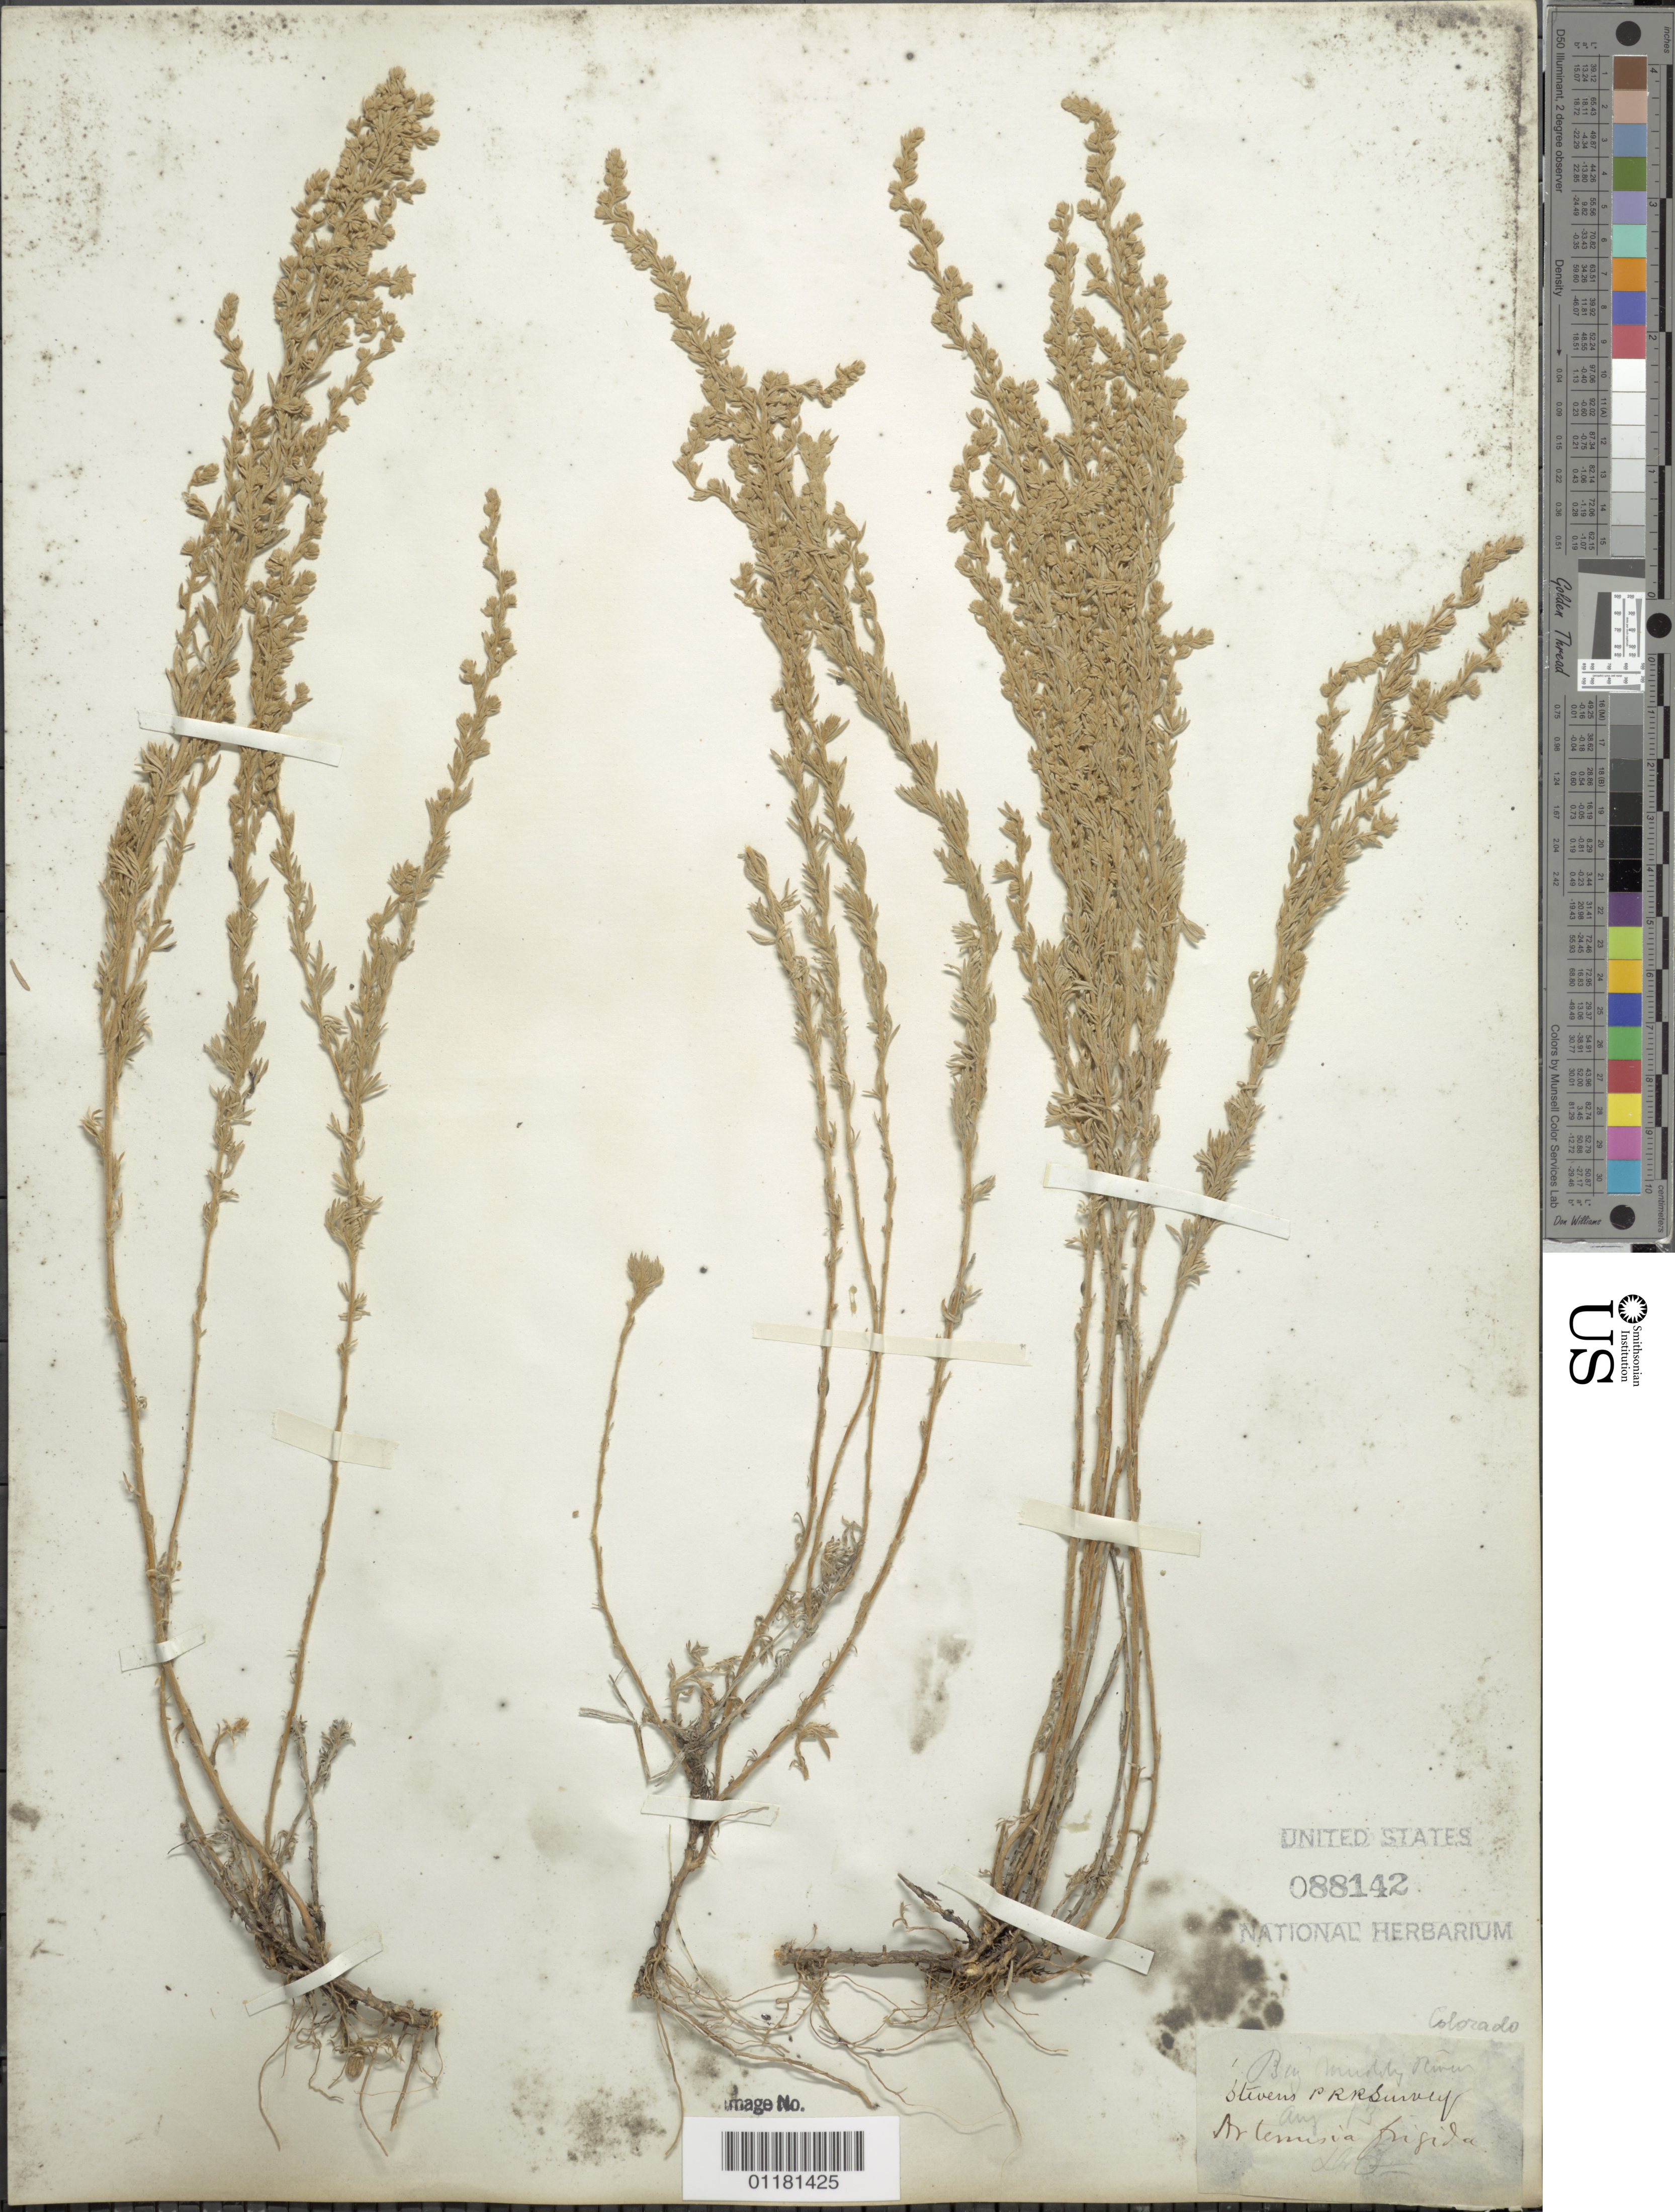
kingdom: Plantae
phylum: Tracheophyta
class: Magnoliopsida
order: Asterales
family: Asteraceae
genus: Artemisia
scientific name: Artemisia frigida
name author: Willd.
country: United States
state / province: Colorado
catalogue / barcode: US 88142